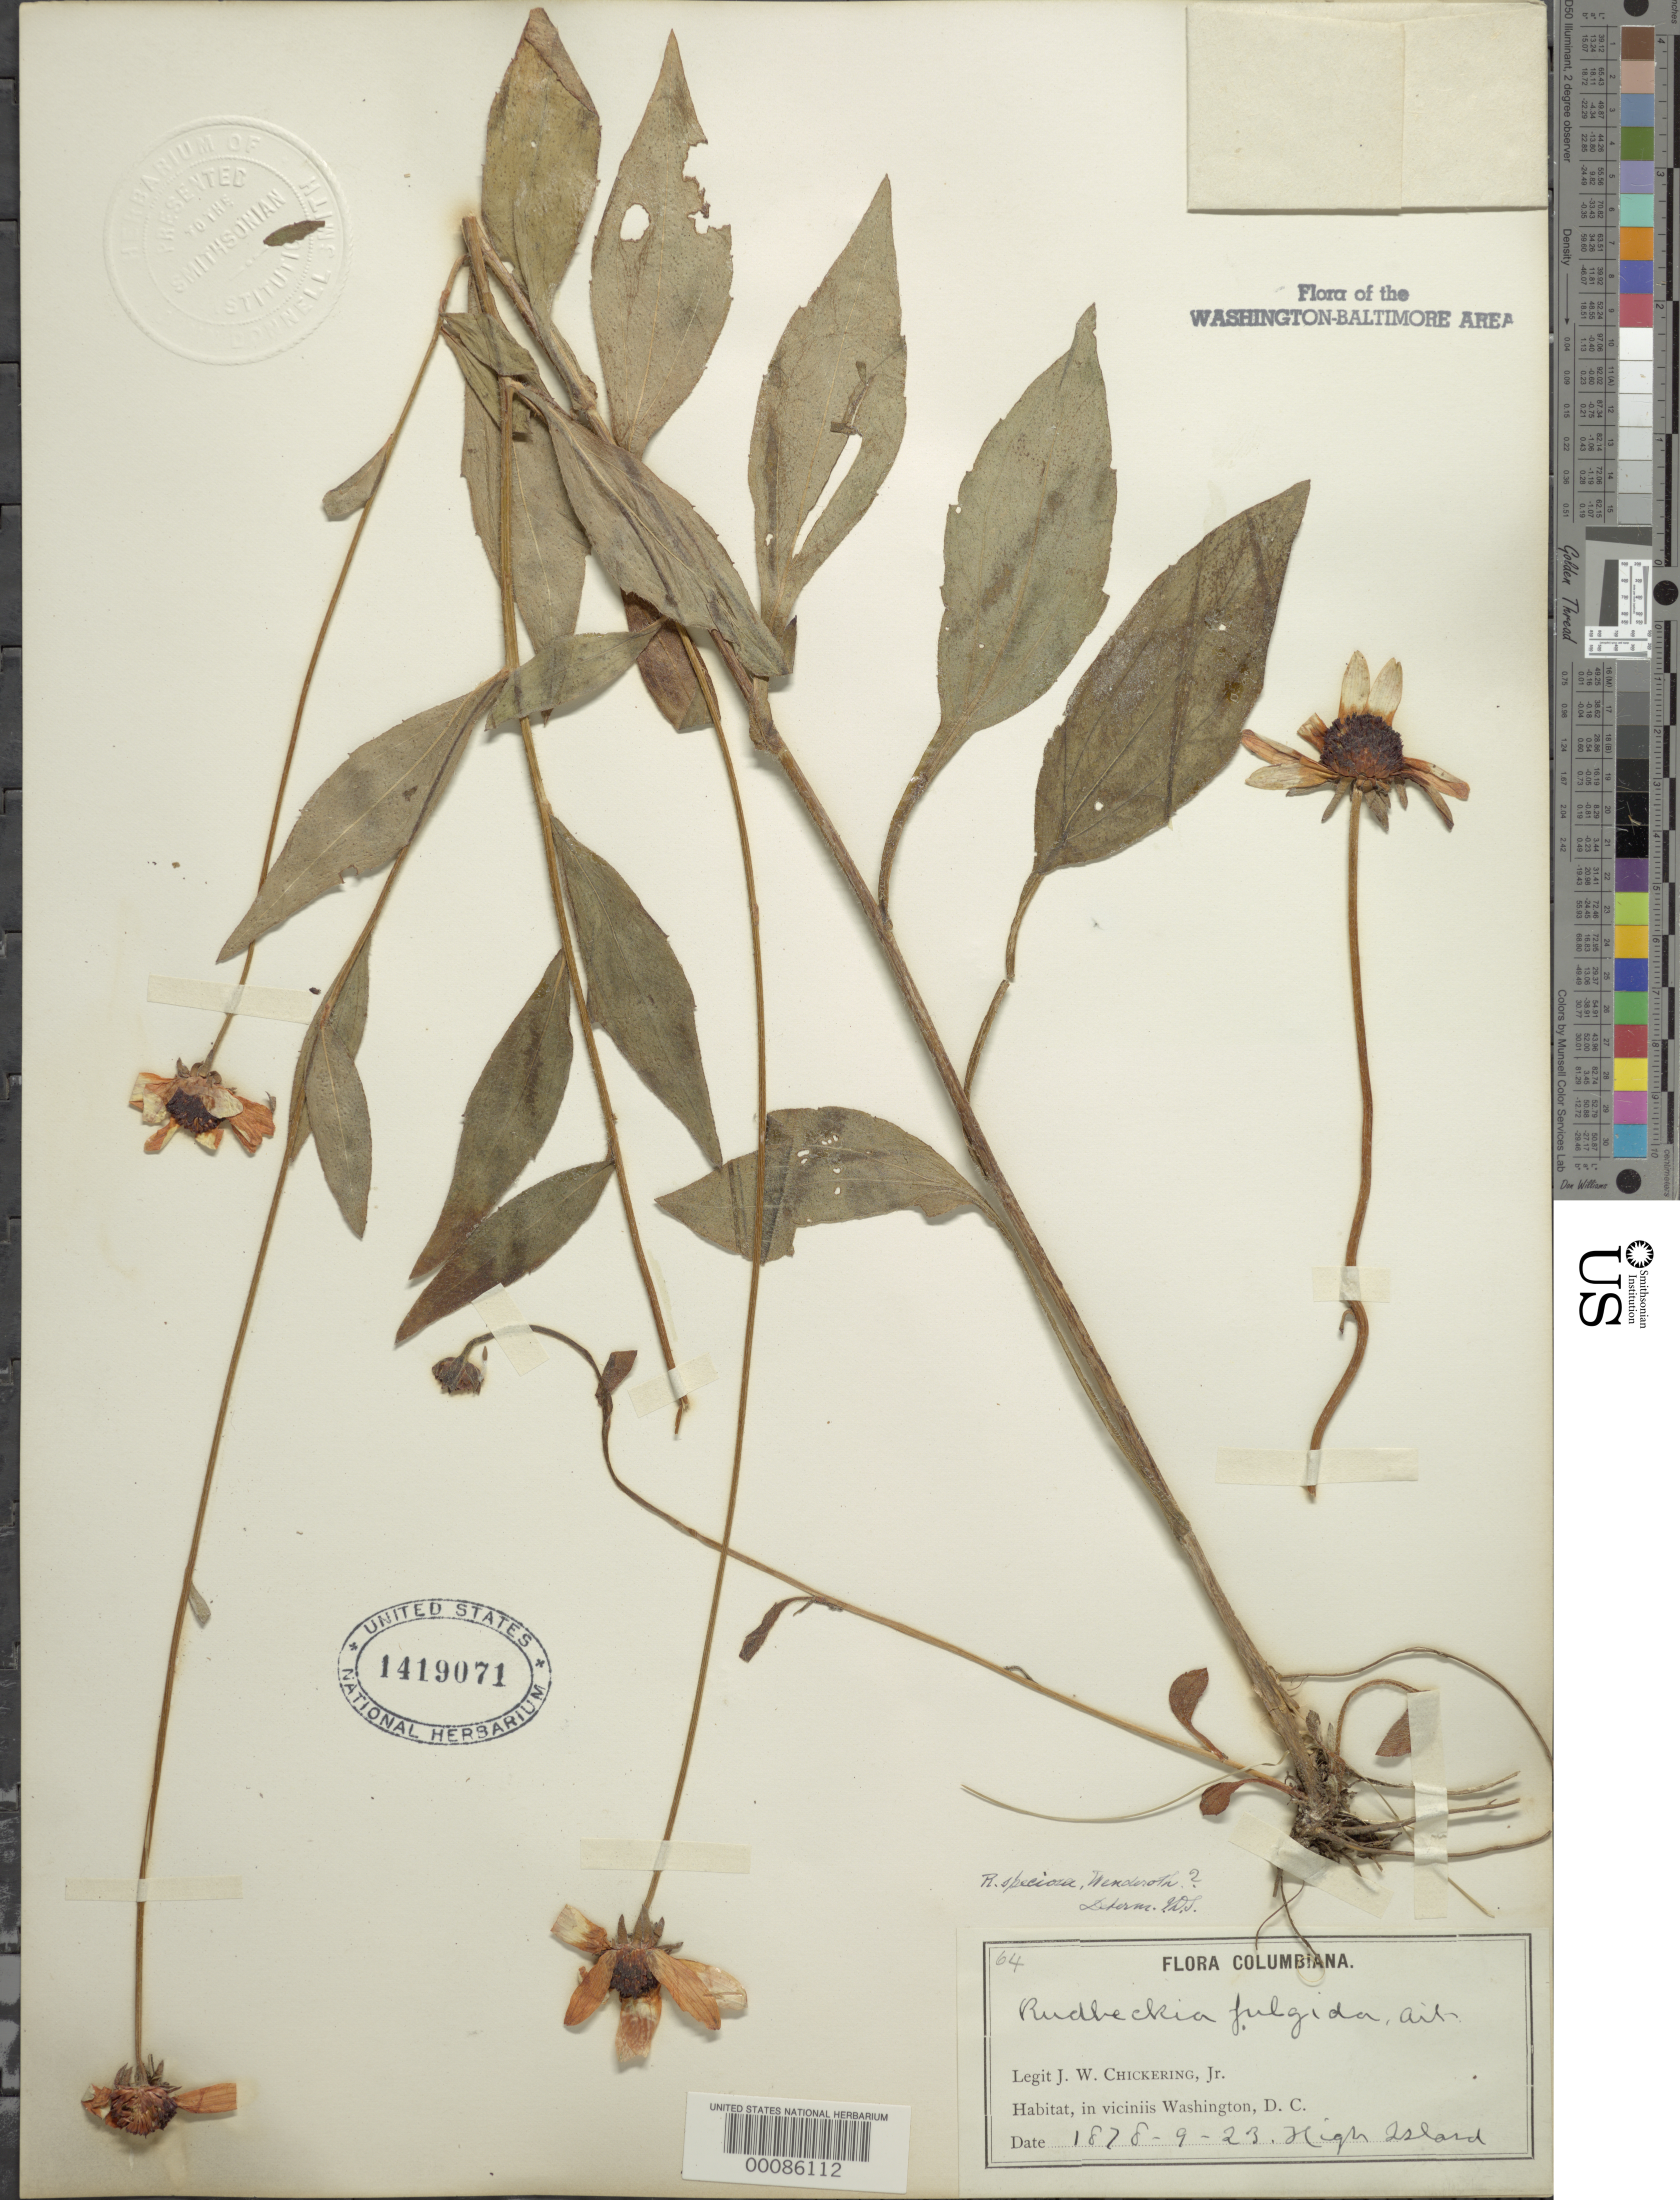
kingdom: Plantae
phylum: Tracheophyta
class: Magnoliopsida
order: Asterales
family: Asteraceae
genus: Rudbeckia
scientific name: Rudbeckia fulgida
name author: Aiton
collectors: J. Chickering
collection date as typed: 23 Sep 1878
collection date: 1878-09-23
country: United States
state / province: Maryland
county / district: Montgomery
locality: High Island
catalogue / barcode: US 1419071